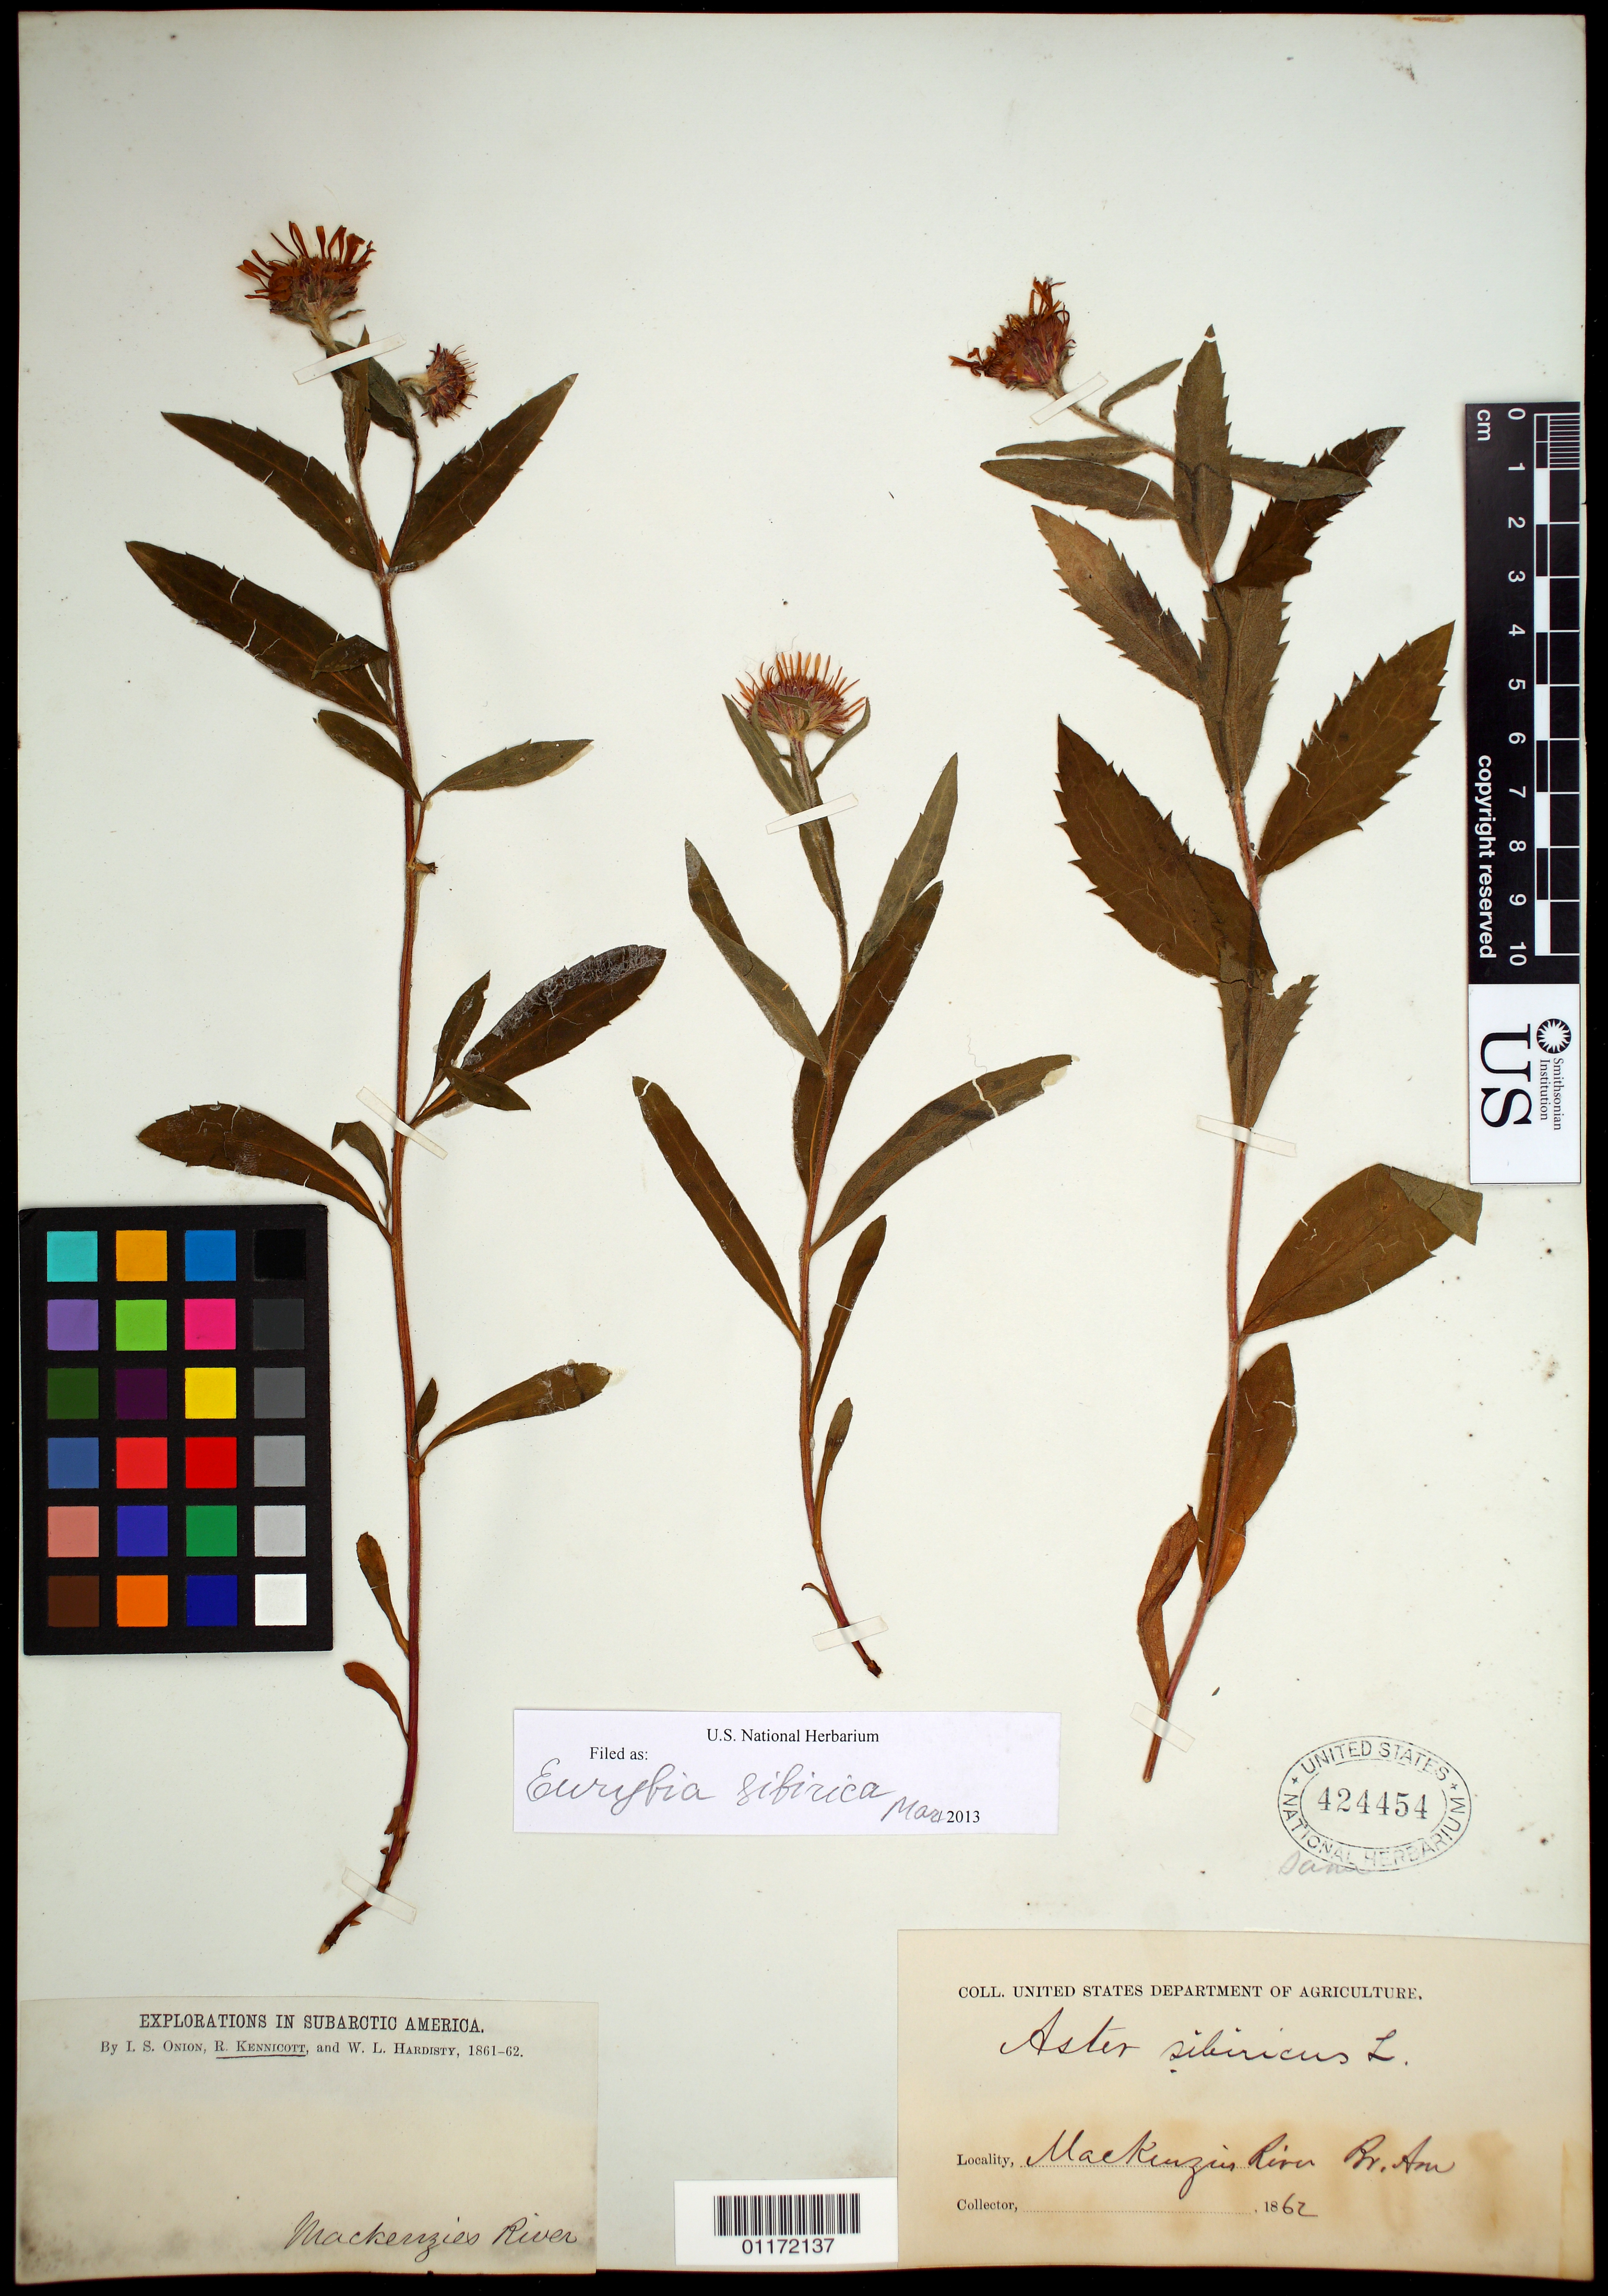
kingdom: Plantae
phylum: Tracheophyta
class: Magnoliopsida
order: Asterales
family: Asteraceae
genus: Eurybia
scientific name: Eurybia sibirica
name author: (L.) G.L. Nesom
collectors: I. Onion, R. Kennicott & W. Hardisty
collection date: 1861/1862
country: Canada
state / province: Northwest Territories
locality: Mackenzie River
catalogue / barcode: US 424454